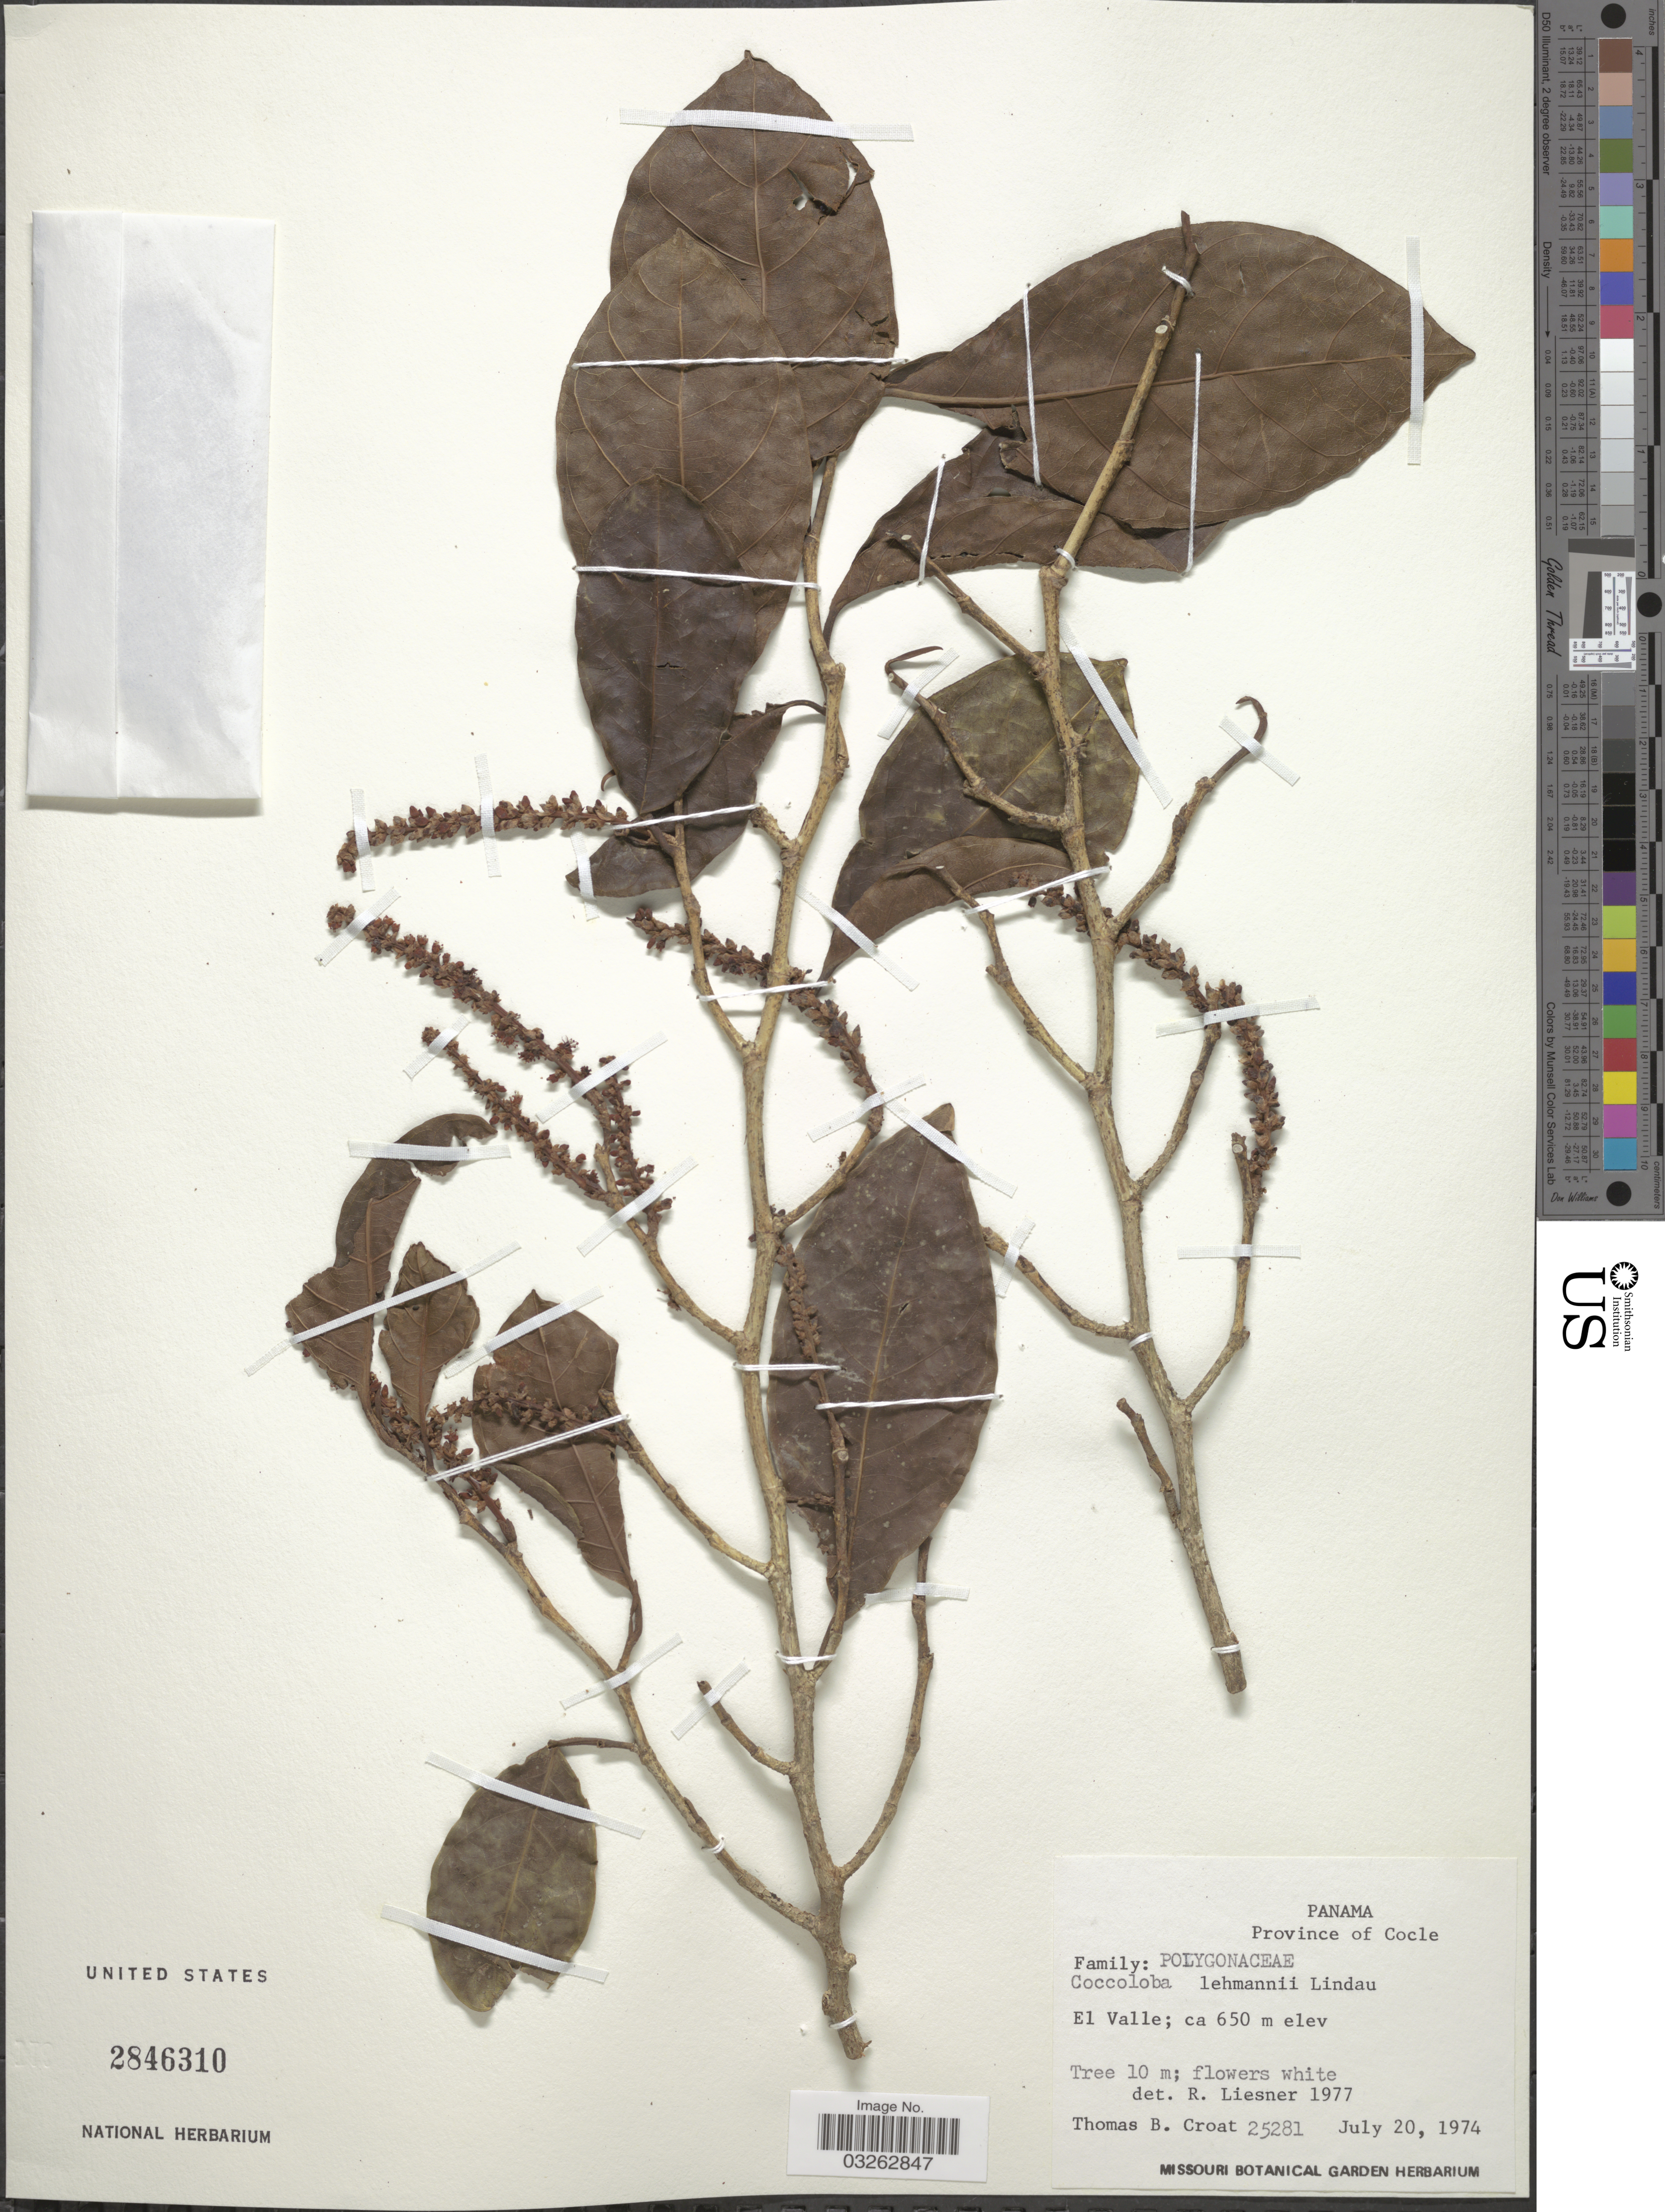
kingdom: Plantae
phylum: Tracheophyta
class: Magnoliopsida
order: Caryophyllales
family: Polygonaceae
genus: Coccoloba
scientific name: Coccoloba lehmannii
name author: Lindau ex Hieron.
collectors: T. B. Croat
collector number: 25281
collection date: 1974-07-20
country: Panama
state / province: Coclé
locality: El Valle.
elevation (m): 650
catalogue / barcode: US 2846310